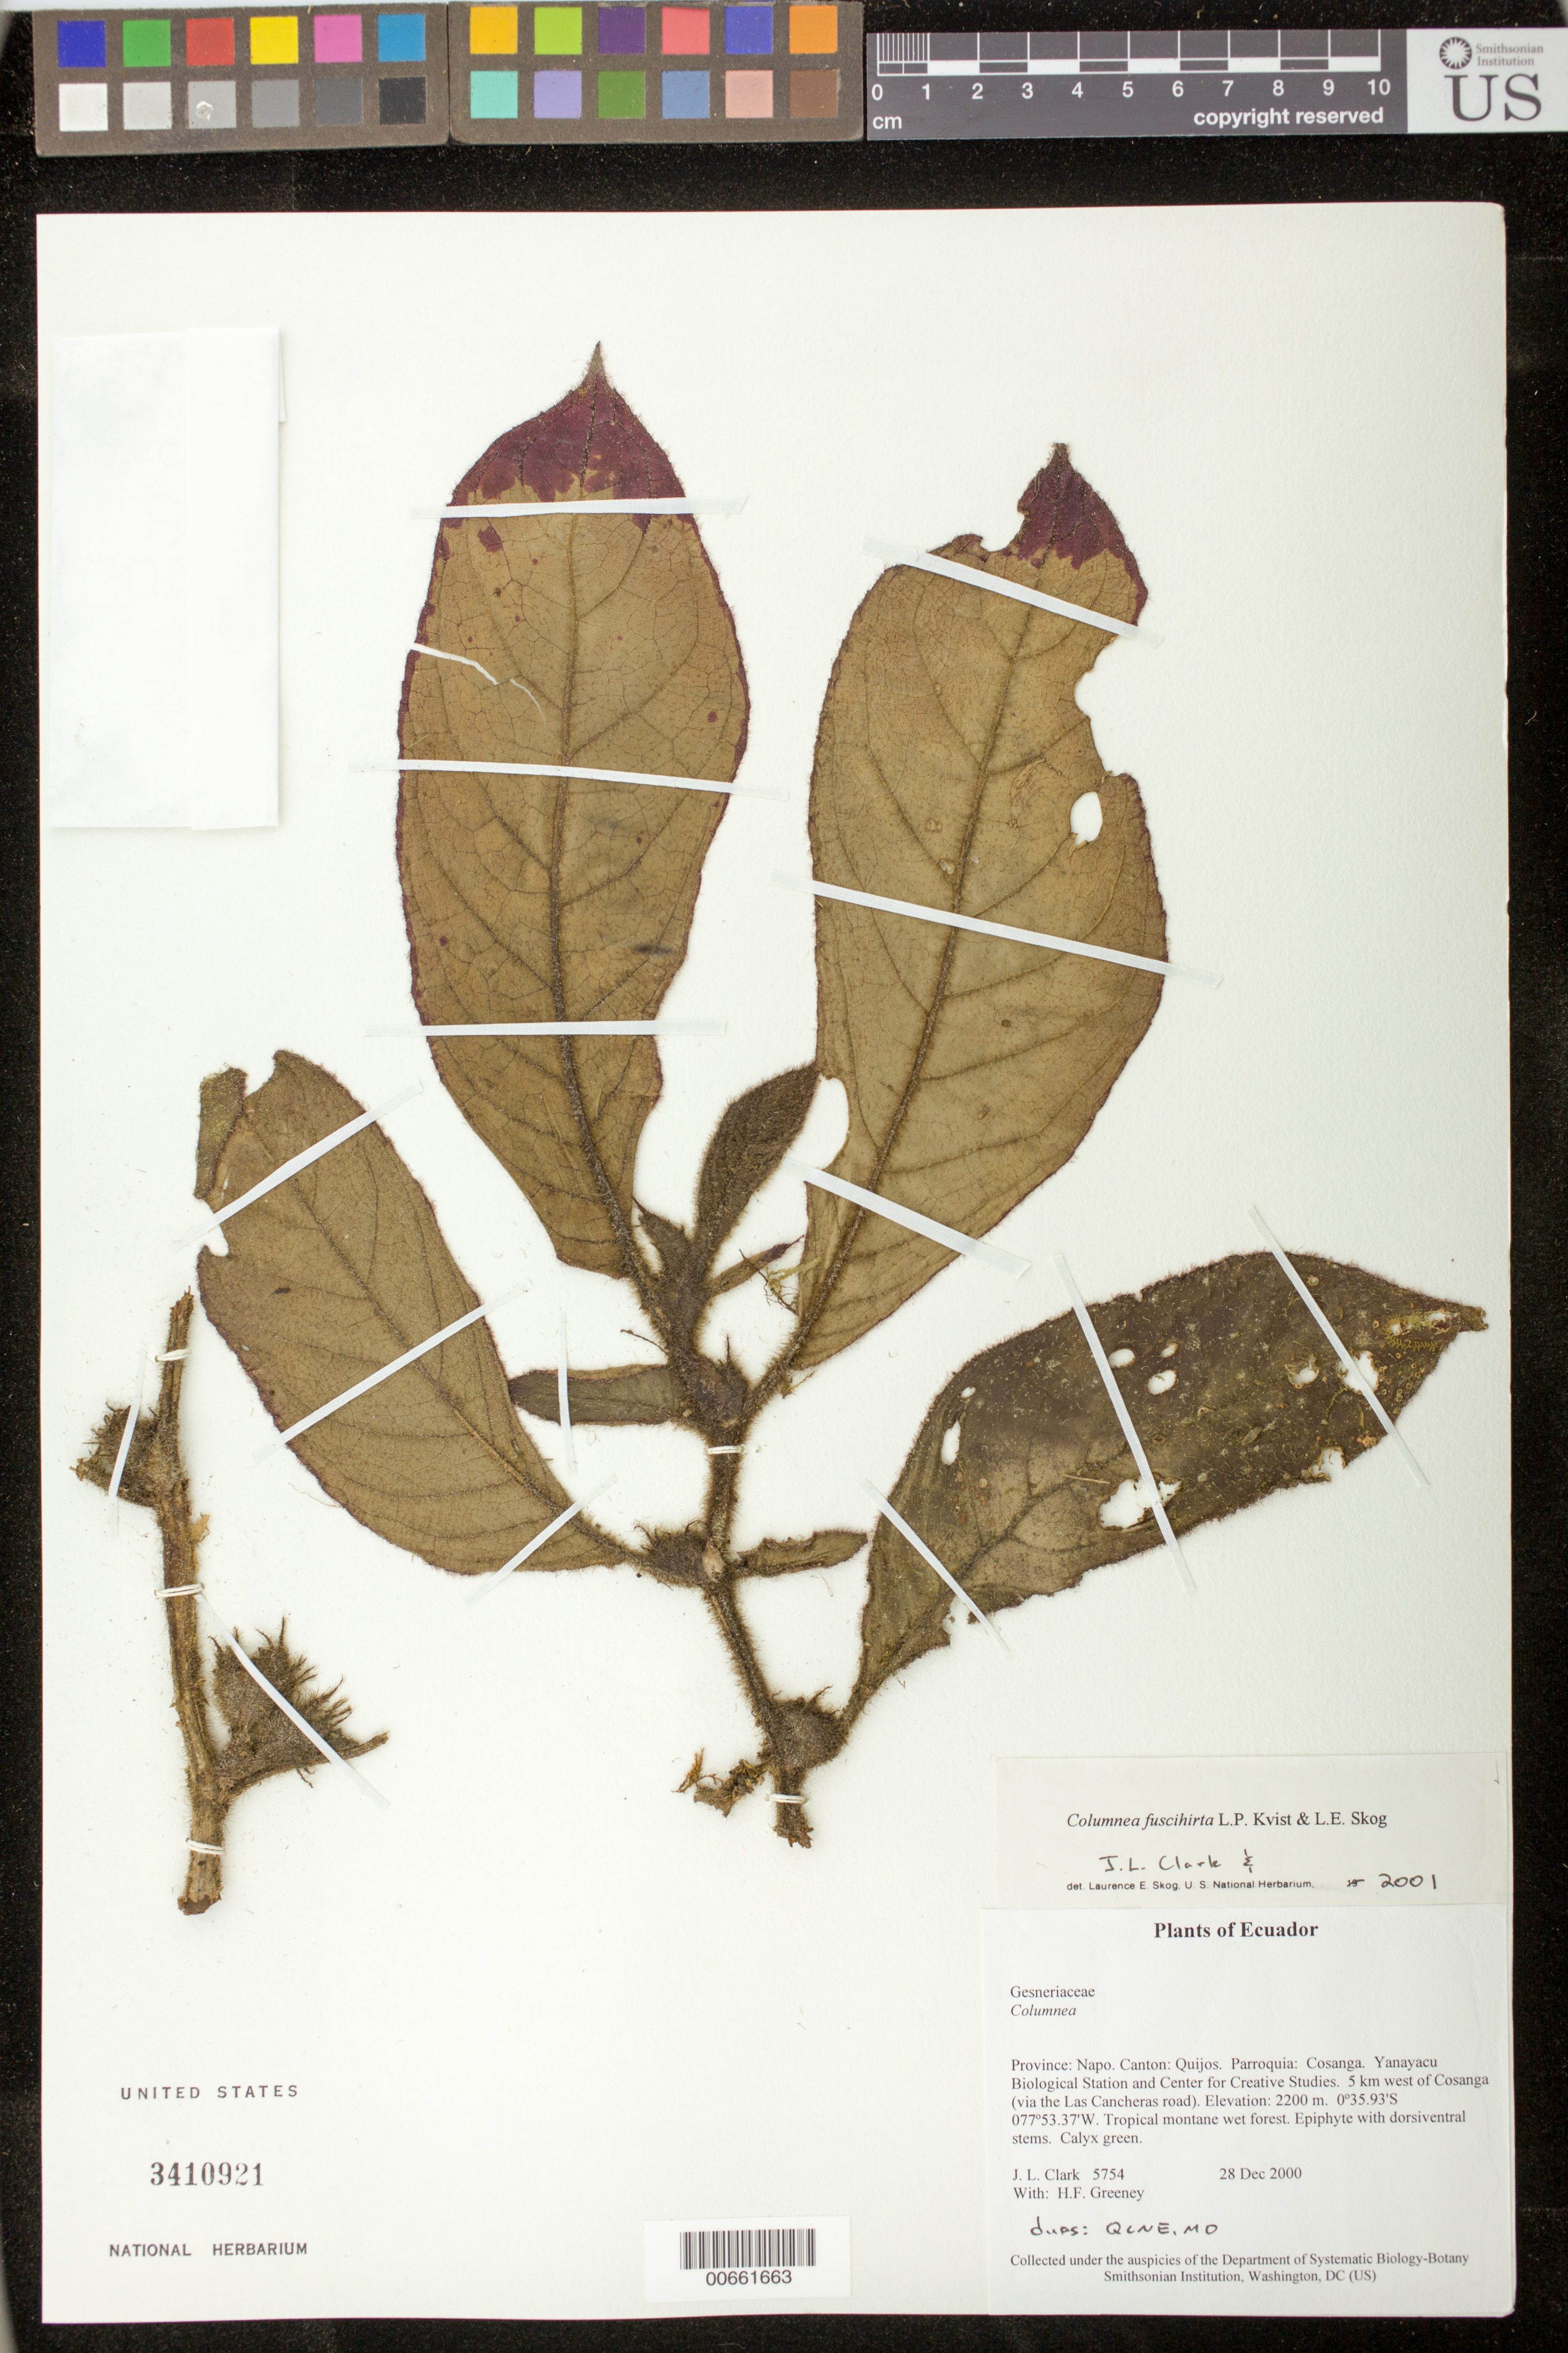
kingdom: Plantae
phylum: Tracheophyta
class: Magnoliopsida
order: Lamiales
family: Gesneriaceae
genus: Columnea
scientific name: Columnea fuscihirta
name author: L.P. Kvist & L.E. Skog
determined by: Clark, J. L.; Skog, Laurence E.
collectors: J. L. Clark & H. Greeney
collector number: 5754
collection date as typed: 28 Dec 2000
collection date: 2000-12-28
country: Ecuador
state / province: Napo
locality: Cantón: Quijos. Parroquia: Cosanga. Yanayacu Biological Station and Center for Creative Studies. 5 km west of Cosanga (via the Las Cancheras road).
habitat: Tropical montane wet forest.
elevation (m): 2200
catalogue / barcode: US 3410921